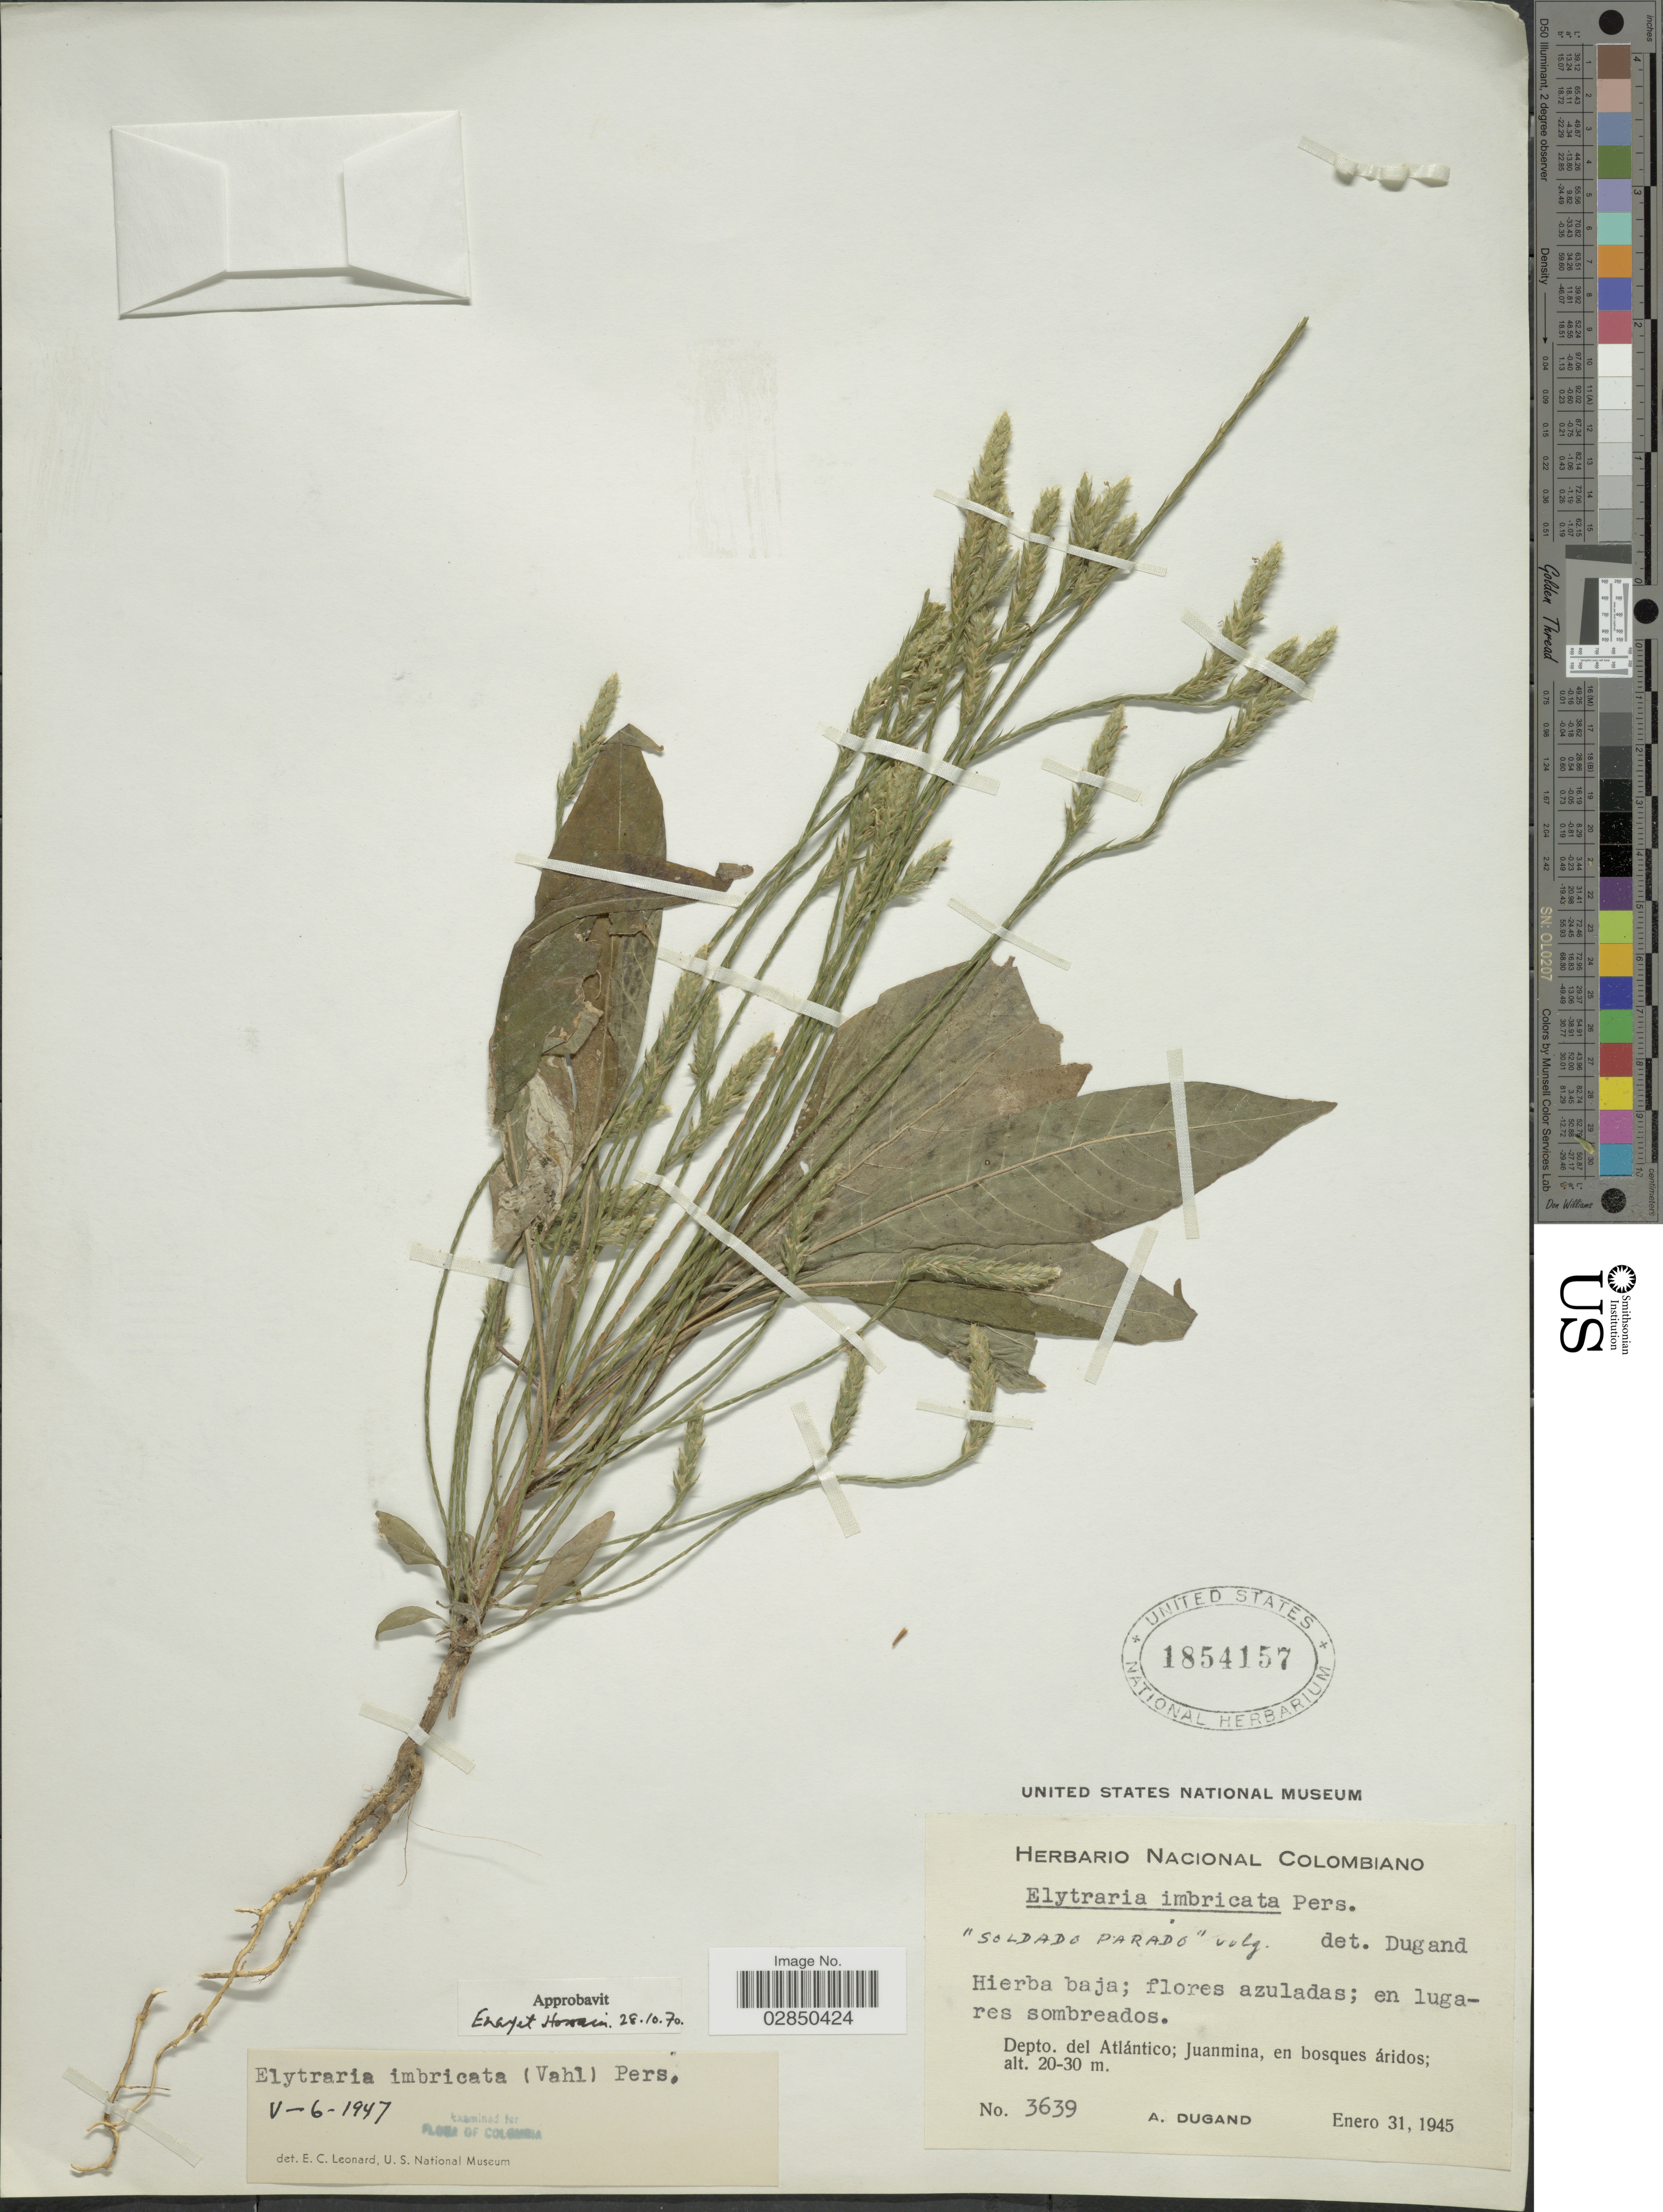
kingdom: Plantae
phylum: Tracheophyta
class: Magnoliopsida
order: Lamiales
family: Acanthaceae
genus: Elytraria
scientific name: Elytraria imbricata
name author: (Vahl) Pers.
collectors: A. Dugand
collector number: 3639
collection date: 1945-01-31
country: Colombia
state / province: Atlántico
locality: Depto. del Atlántico; Juanmina, en bosques áridos.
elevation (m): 20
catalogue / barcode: US 1854157